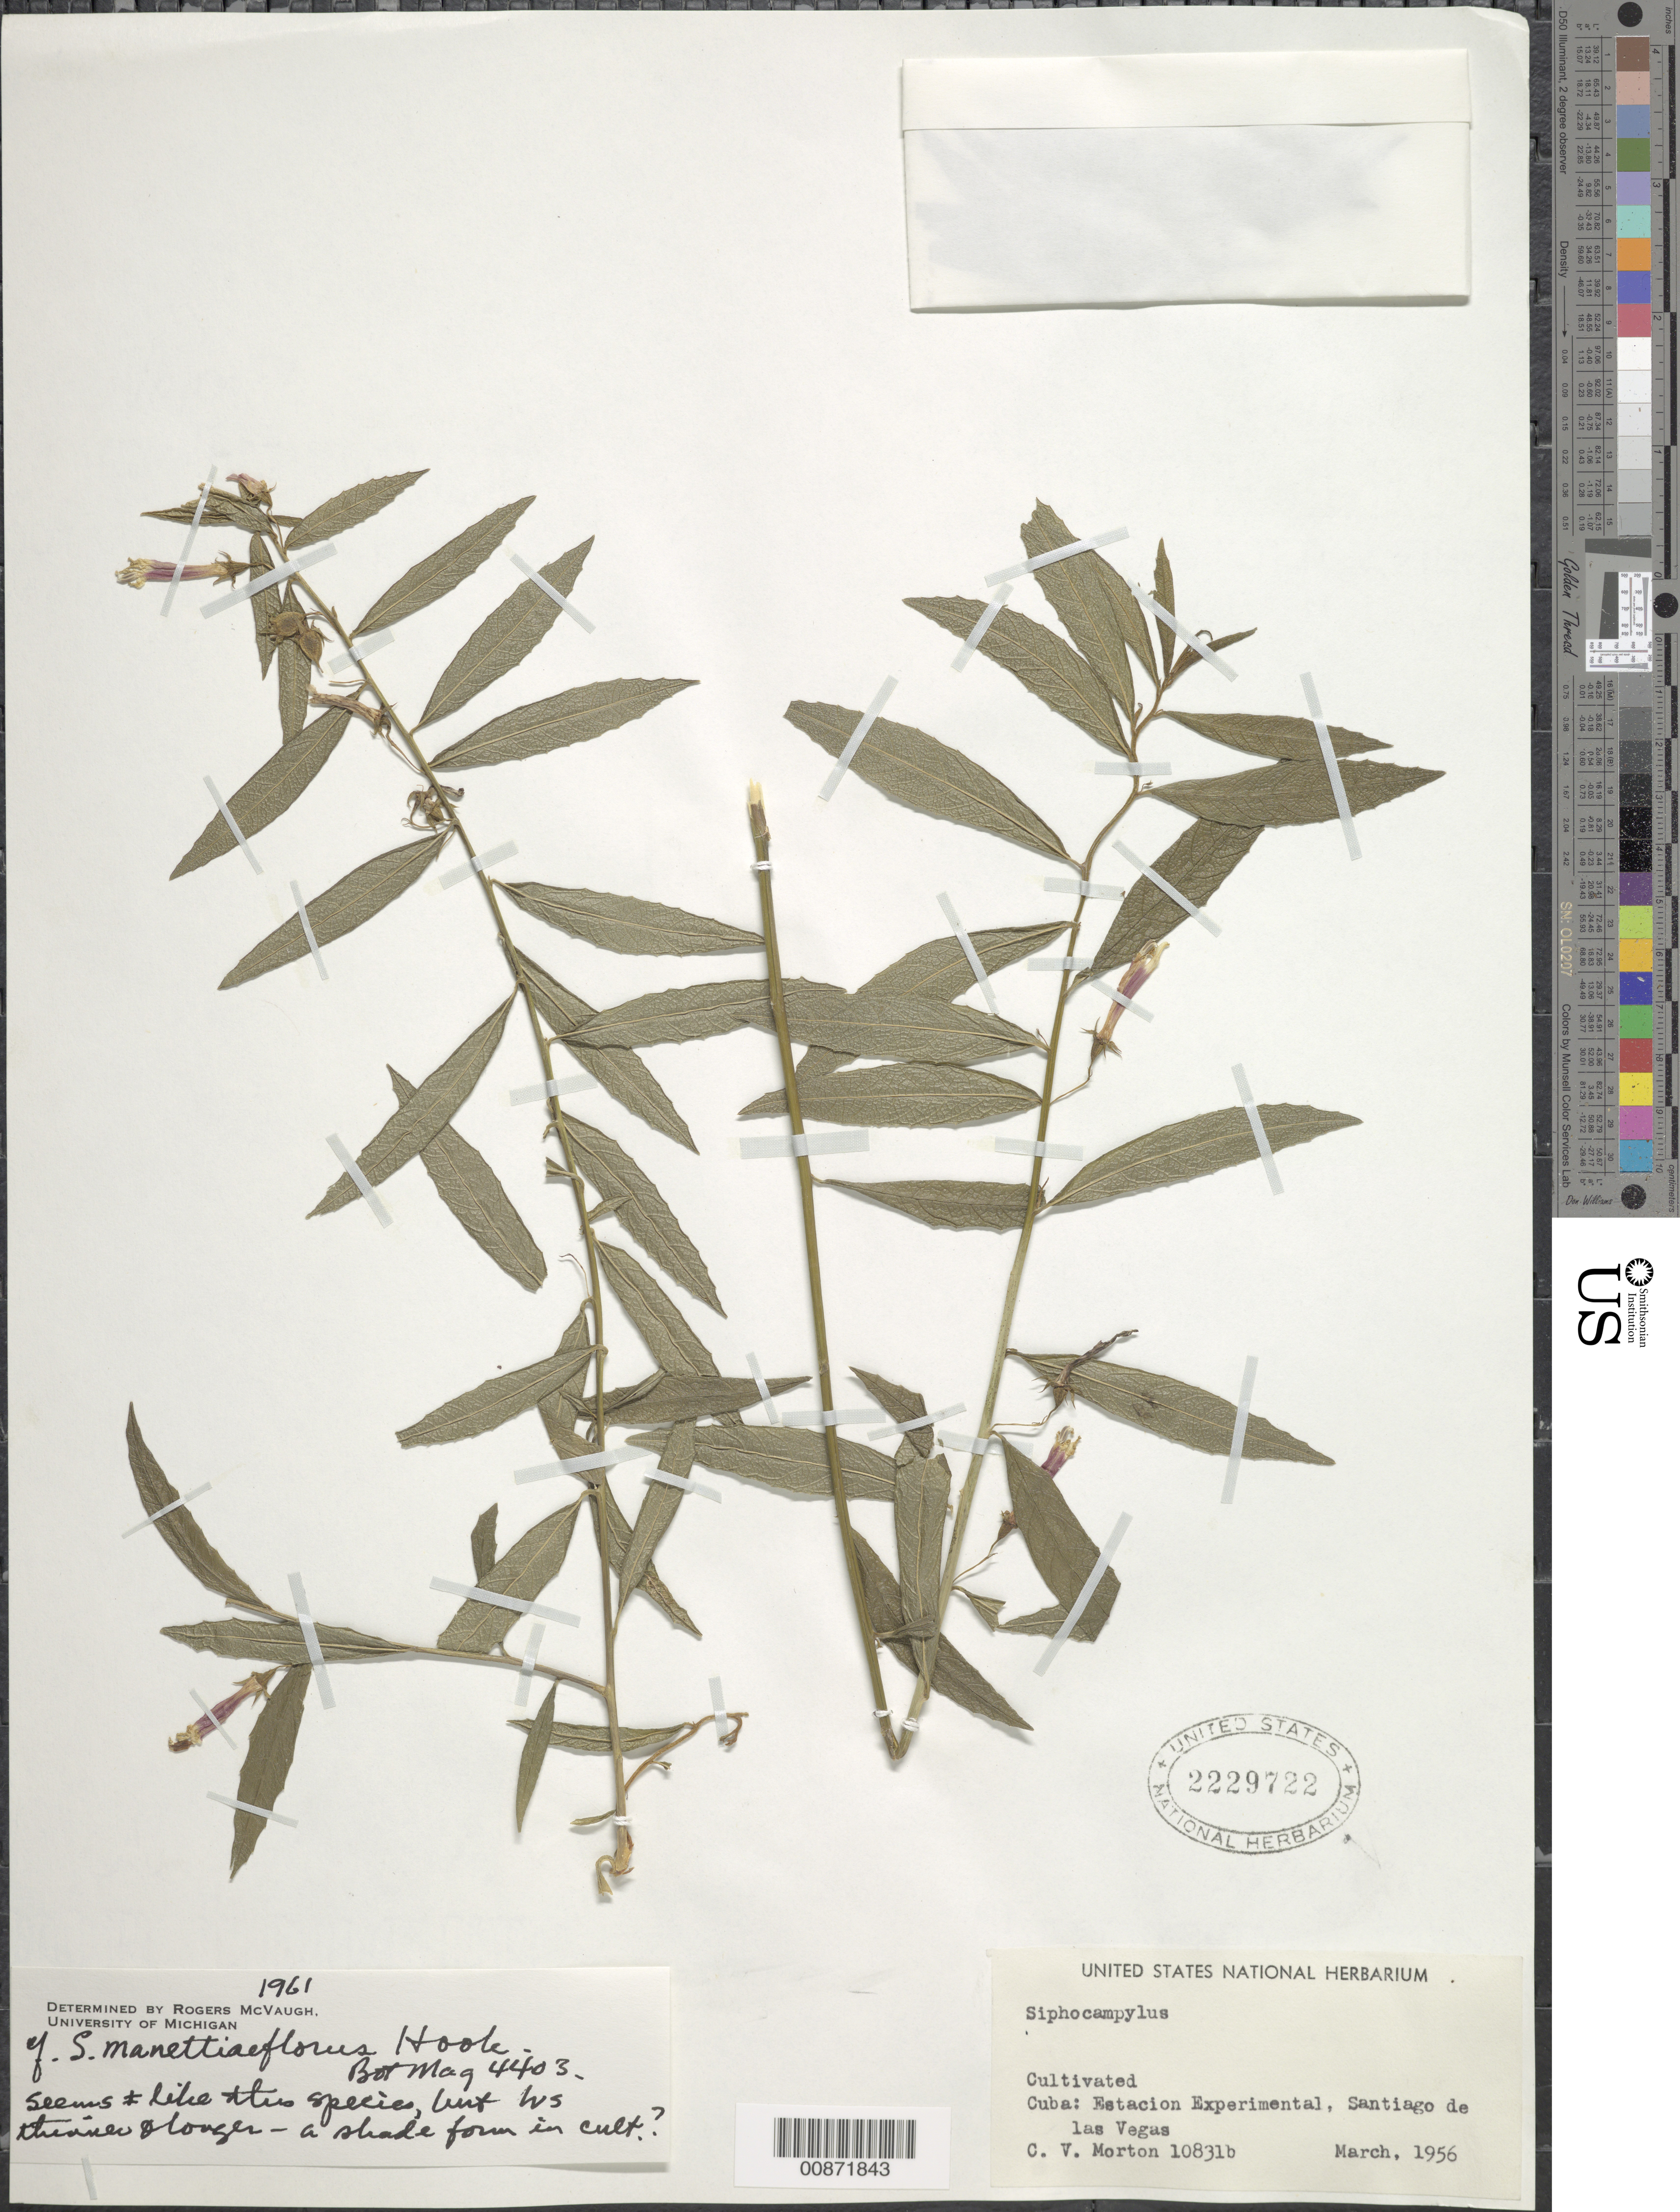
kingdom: Plantae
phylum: Tracheophyta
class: Magnoliopsida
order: Asterales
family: Campanulaceae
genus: Siphocampylus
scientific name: Siphocampylus manettiaeflorus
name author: Hook.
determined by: McVaugh, R.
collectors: C. V. Morton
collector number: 10831b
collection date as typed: Mar 1956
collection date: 1956-03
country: Cuba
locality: Estacion Experimental, Santiago de Las Vegas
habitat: Experimental station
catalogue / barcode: US 2229722